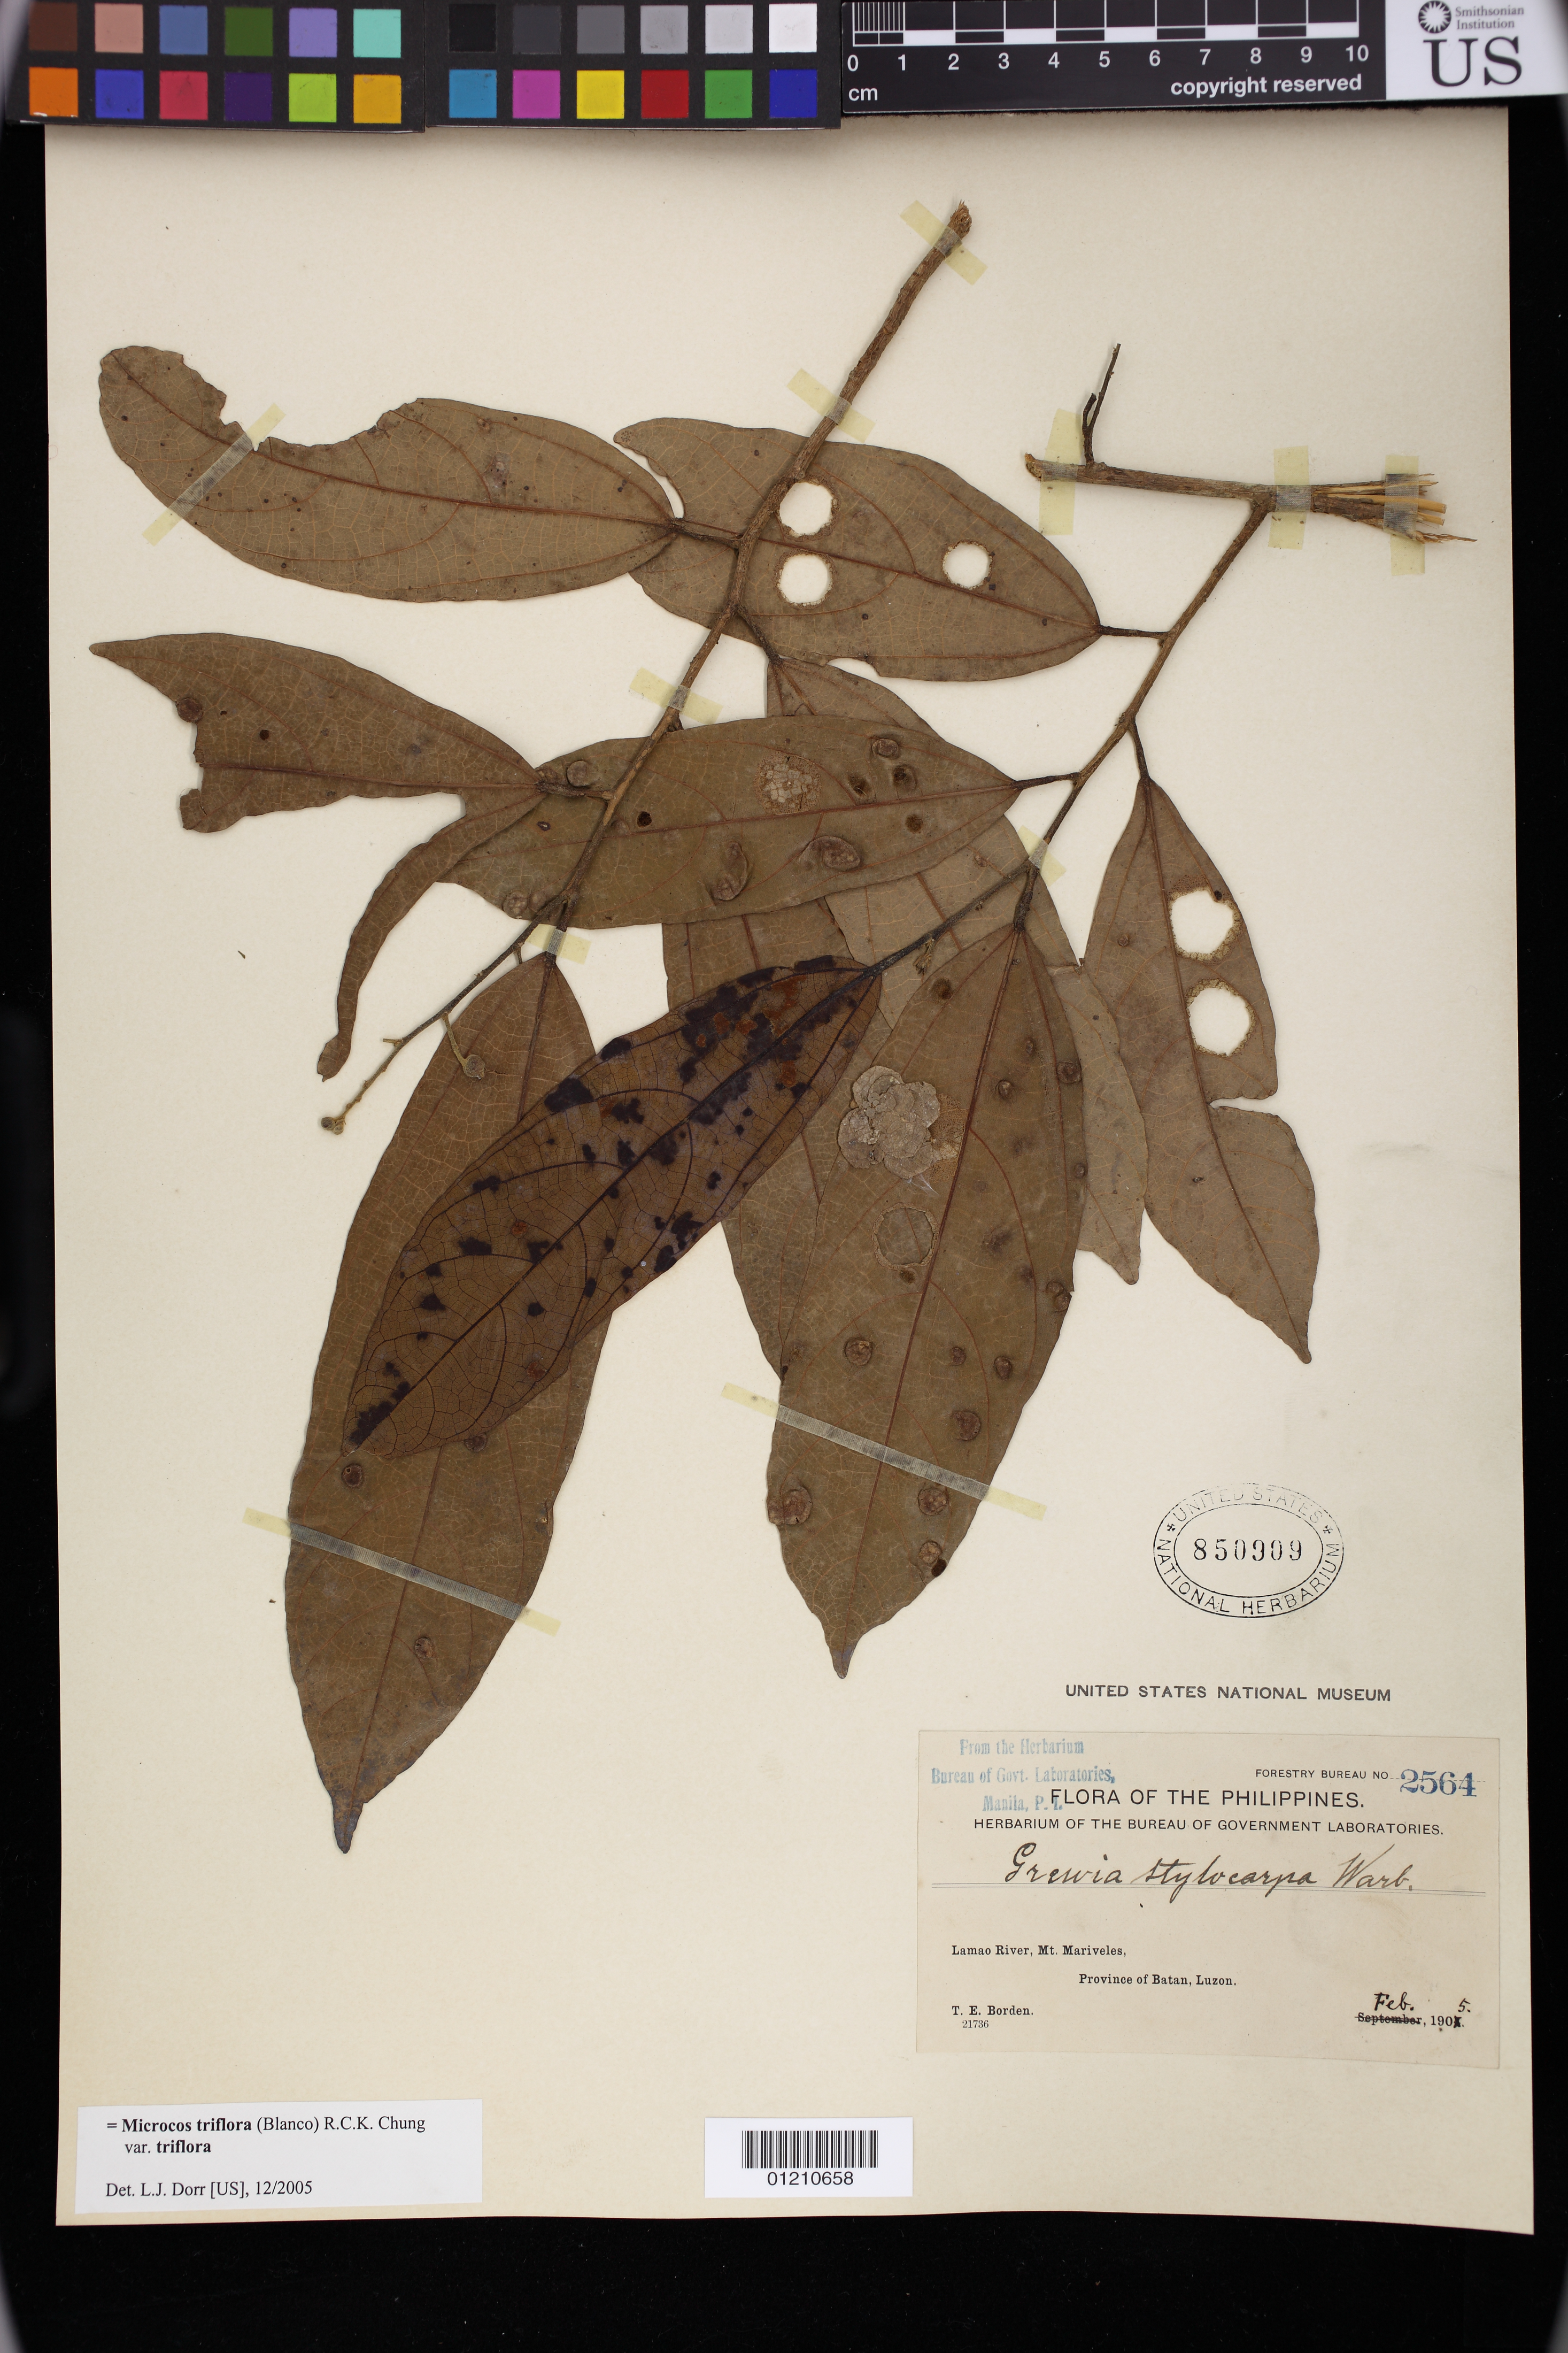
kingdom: Plantae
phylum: Tracheophyta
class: Magnoliopsida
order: Malvales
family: Malvaceae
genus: Microcos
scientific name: Microcos triflora var. triflora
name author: (Blanco) R.C.K. Chung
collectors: T. E. Borden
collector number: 21736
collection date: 1905-02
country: Philippines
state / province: Bicol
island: Luzon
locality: Lamao River, Mt. Mariveles, Province of Batan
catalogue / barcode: US 850909